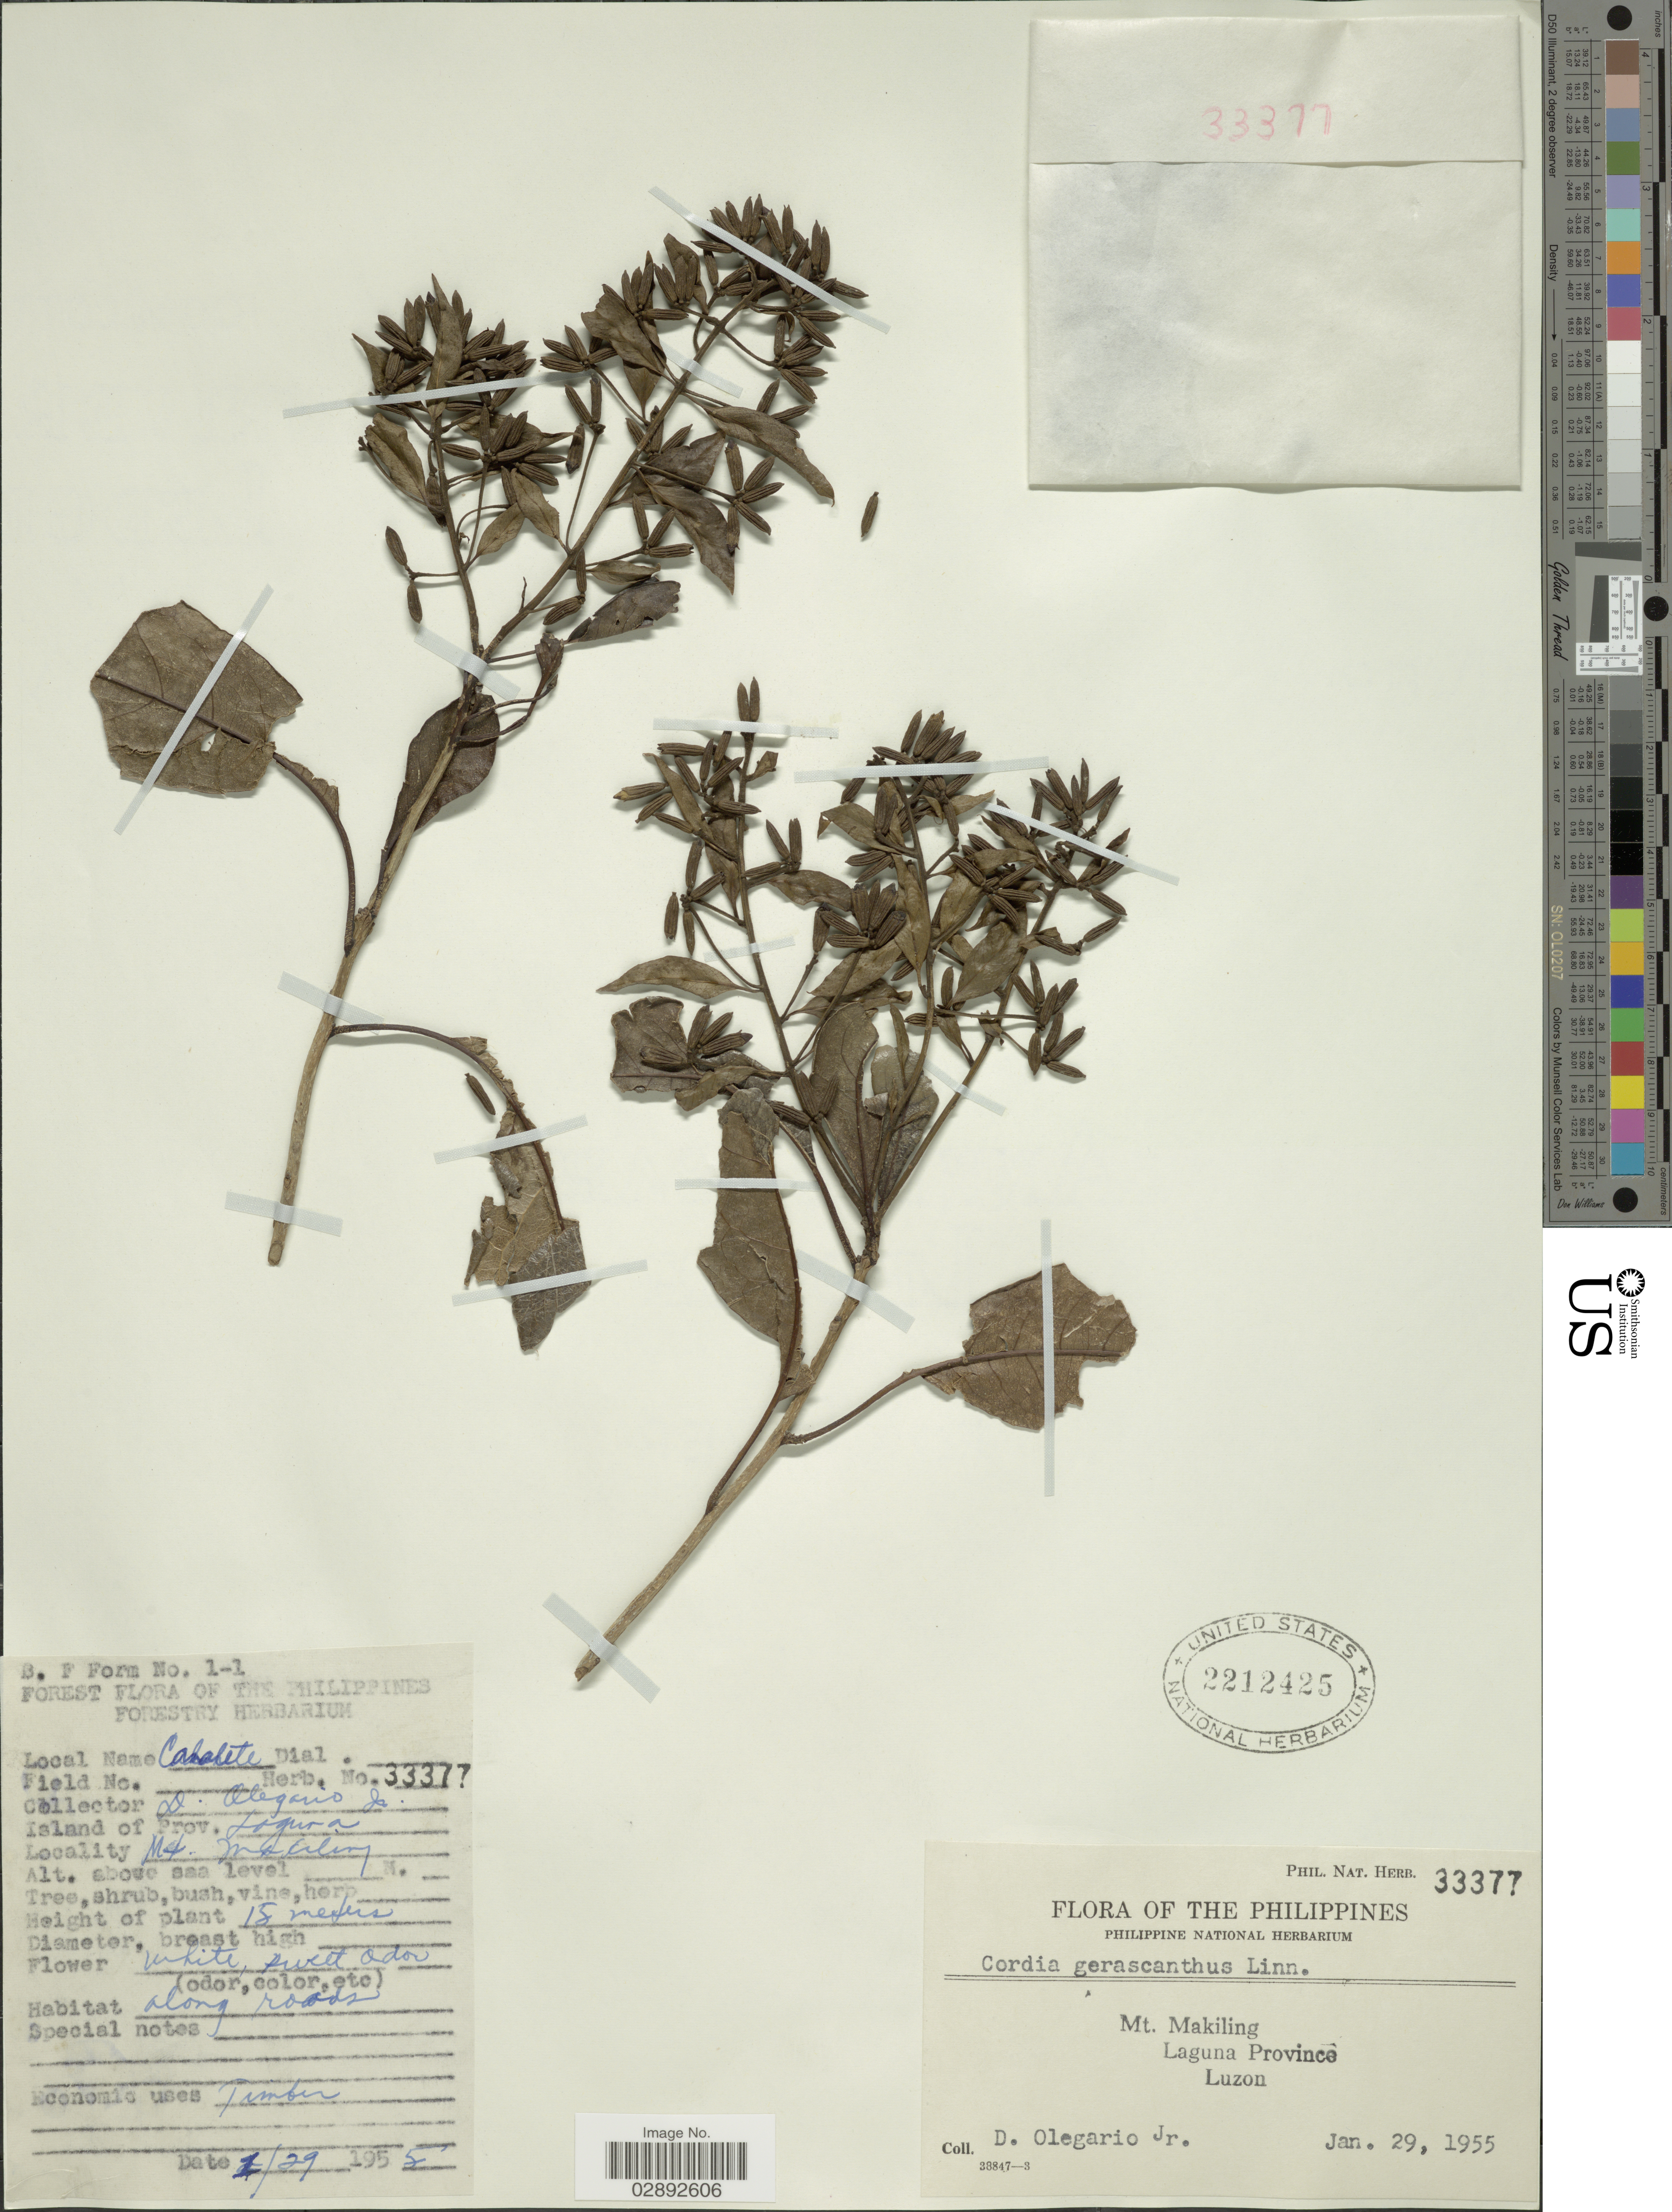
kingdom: Plantae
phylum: Tracheophyta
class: Magnoliopsida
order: Boraginales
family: Cordiaceae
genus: Cordia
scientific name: Cordia gerascanthus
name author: L.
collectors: D. Olegario, Jr.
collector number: Phil. Nat. Herb. 33377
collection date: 1955-01-29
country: Philippines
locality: Mt. Makiling. Laguna Province. Luzon.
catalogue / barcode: US 2212425